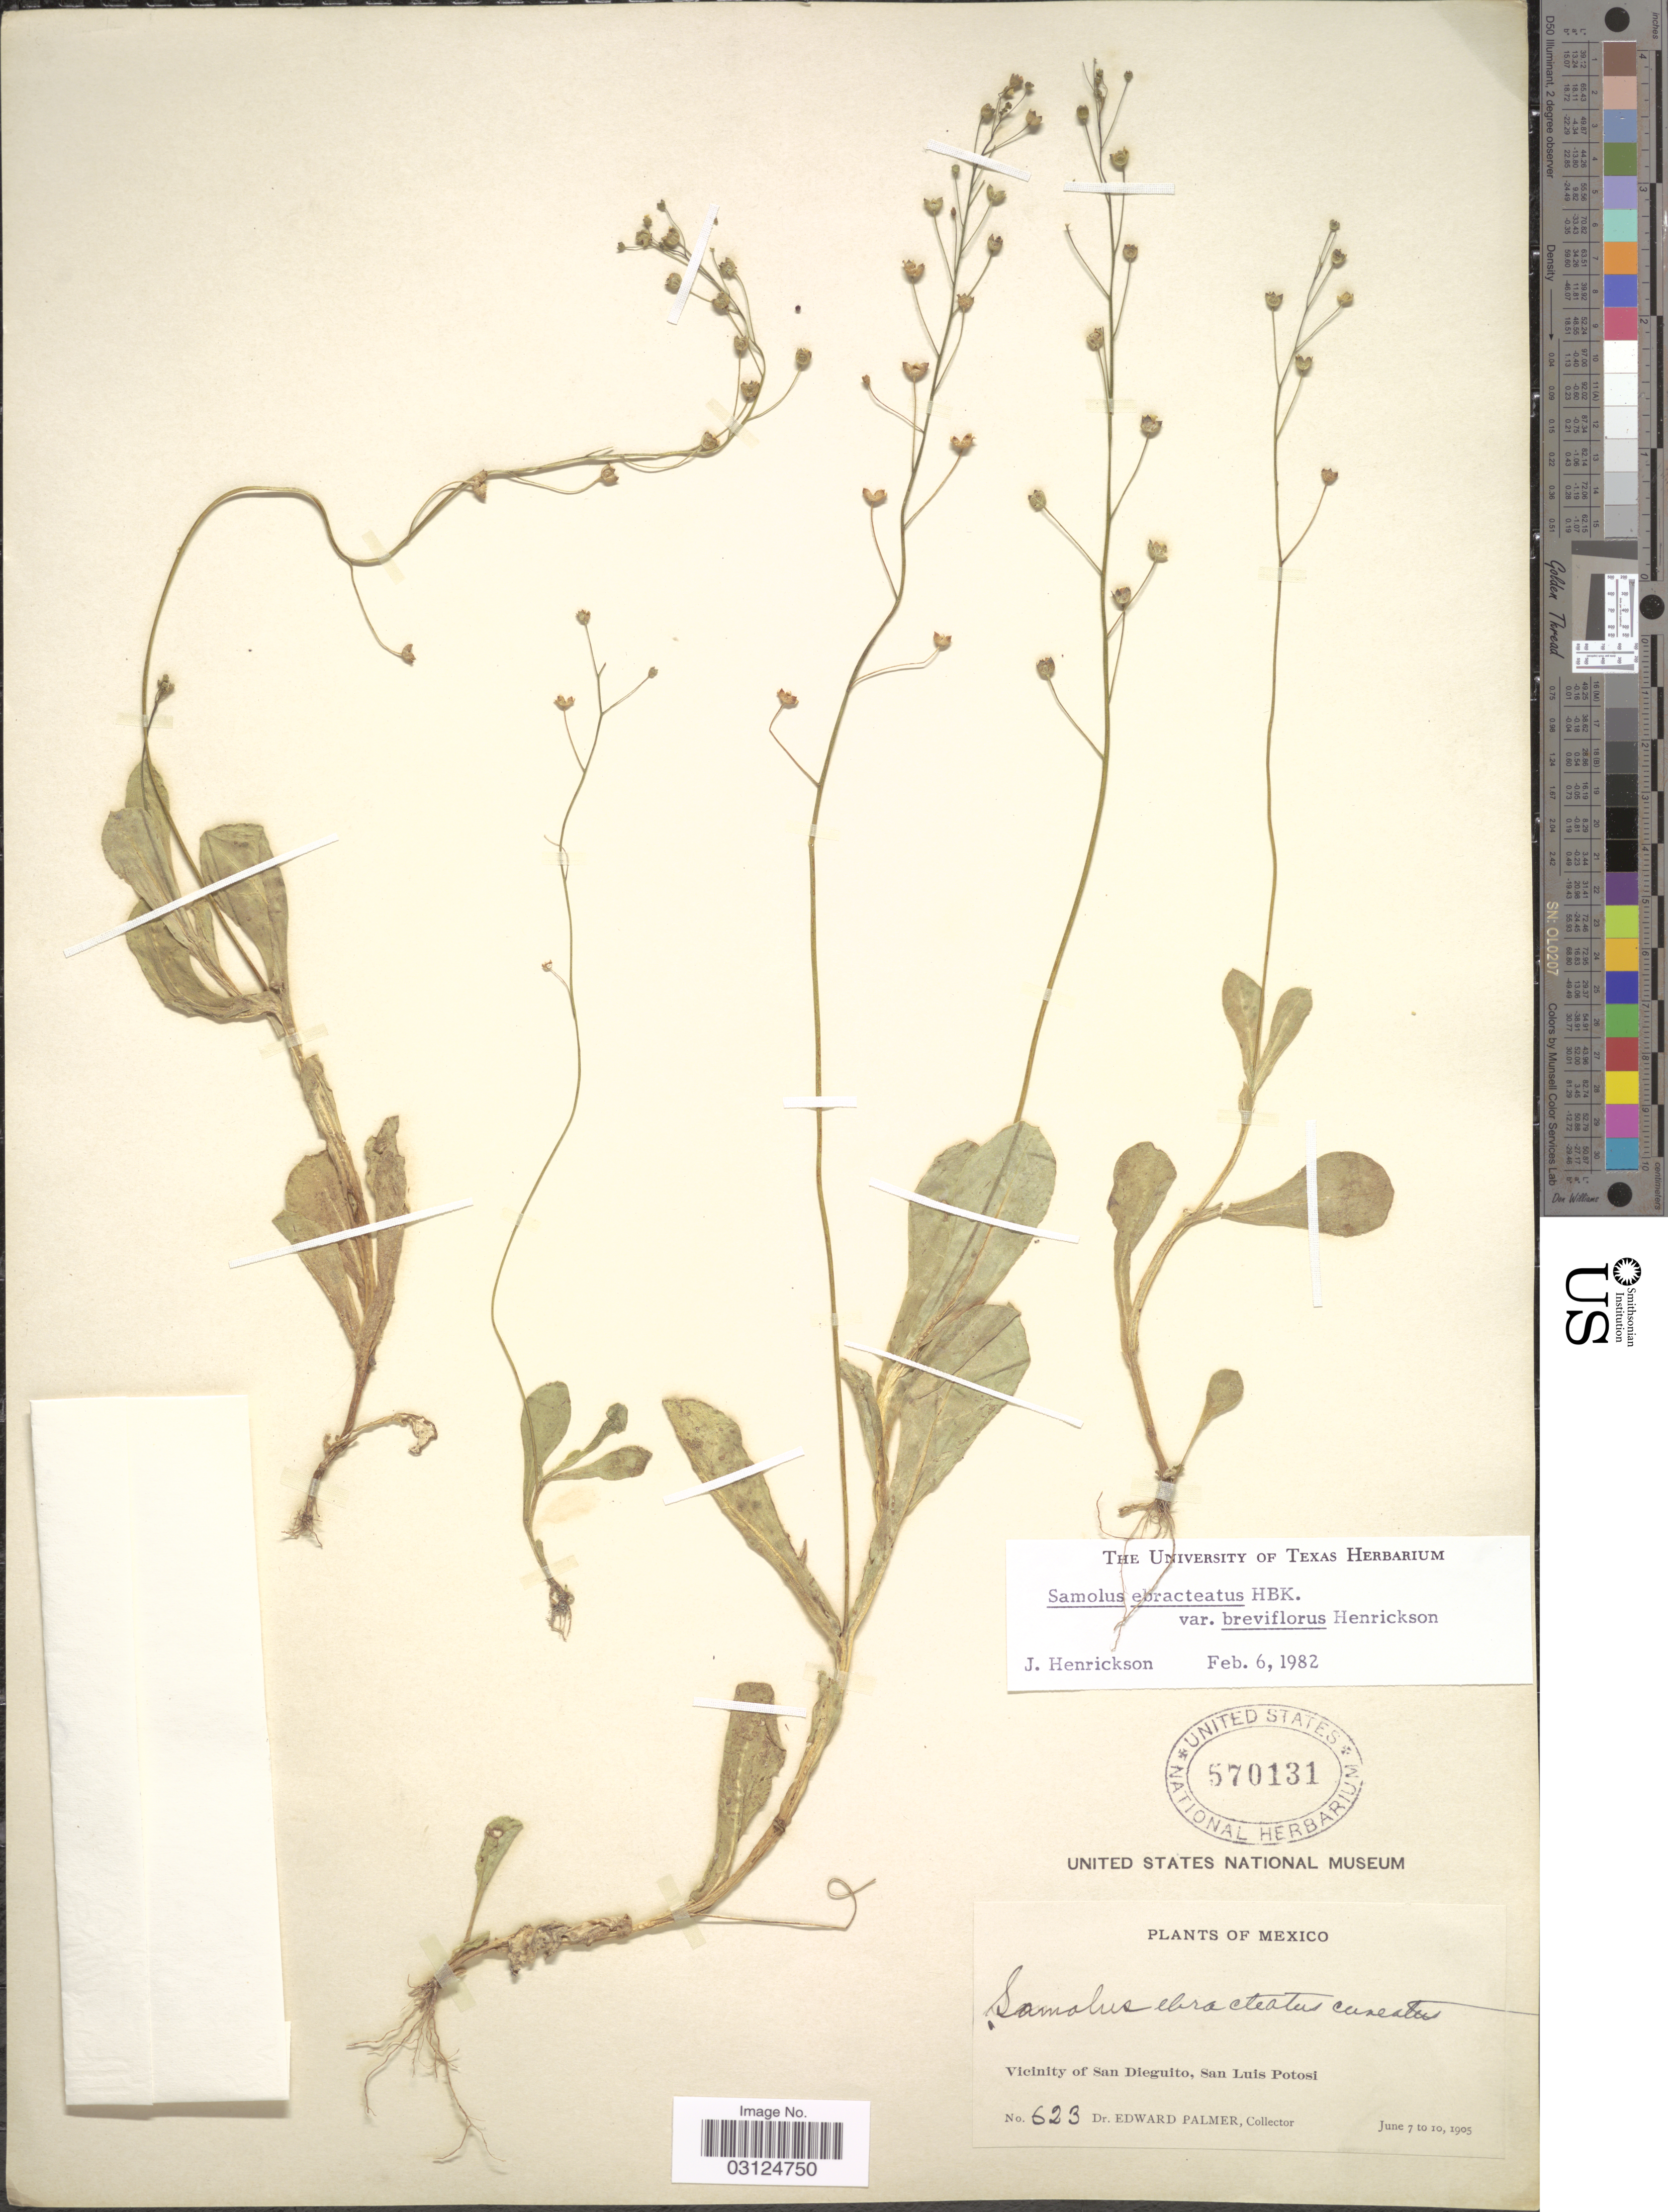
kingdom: Plantae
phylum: Tracheophyta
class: Magnoliopsida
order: Ericales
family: Primulaceae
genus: Samolus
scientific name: Samolus ebracteatus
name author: Kunth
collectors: E. Palmer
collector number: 623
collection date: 1905-06-07/1905-06-10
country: Mexico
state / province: San Luis Potosí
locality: Vicinity of San Dieguito.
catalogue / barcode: US 570131